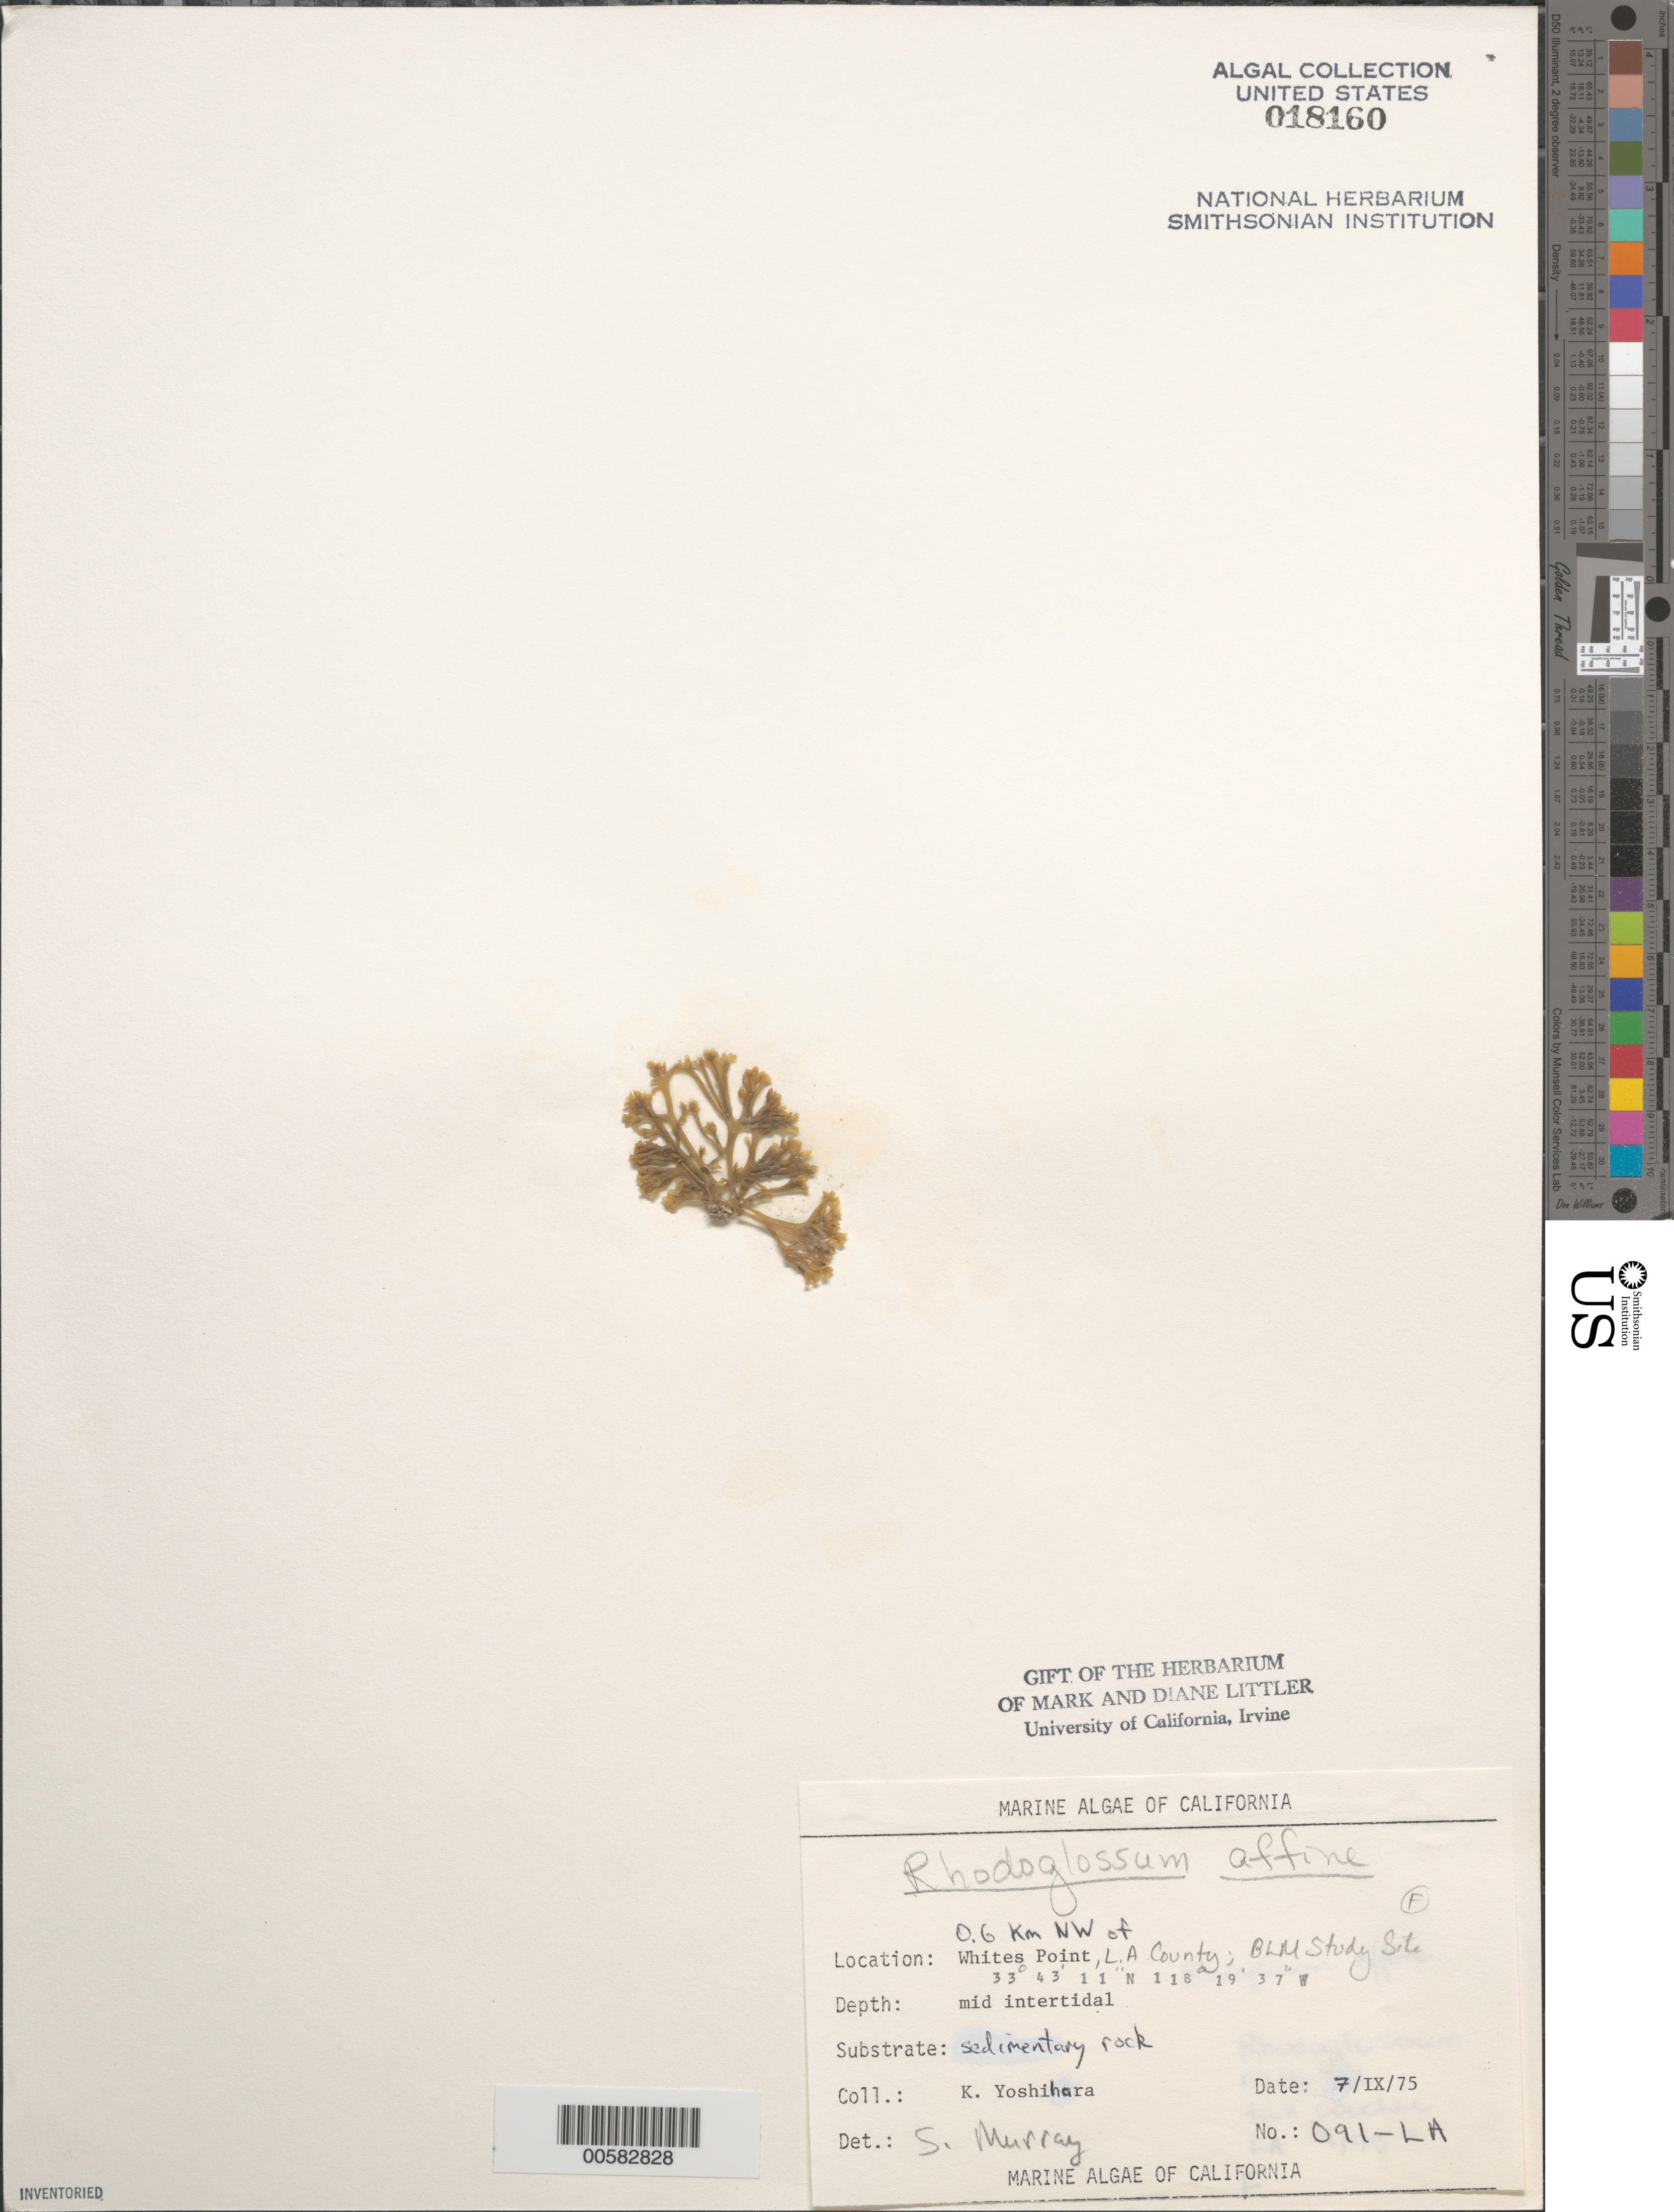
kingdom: Plantae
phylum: Rhodophyta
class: Florideophyceae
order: Gigartinales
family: Gigartinaceae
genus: Mazzaella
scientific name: Mazzaella affinis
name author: (Harvey) Fredericq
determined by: Algae name updating Project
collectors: K. Yoshihara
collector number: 091-la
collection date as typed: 07 Sep 1975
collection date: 1975-09-07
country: United States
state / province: California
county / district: Los Angeles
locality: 0.6 km northwest of Whites Point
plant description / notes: BLM-SOCALBIGHT Rocky Intertidal Survey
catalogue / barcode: US 18160